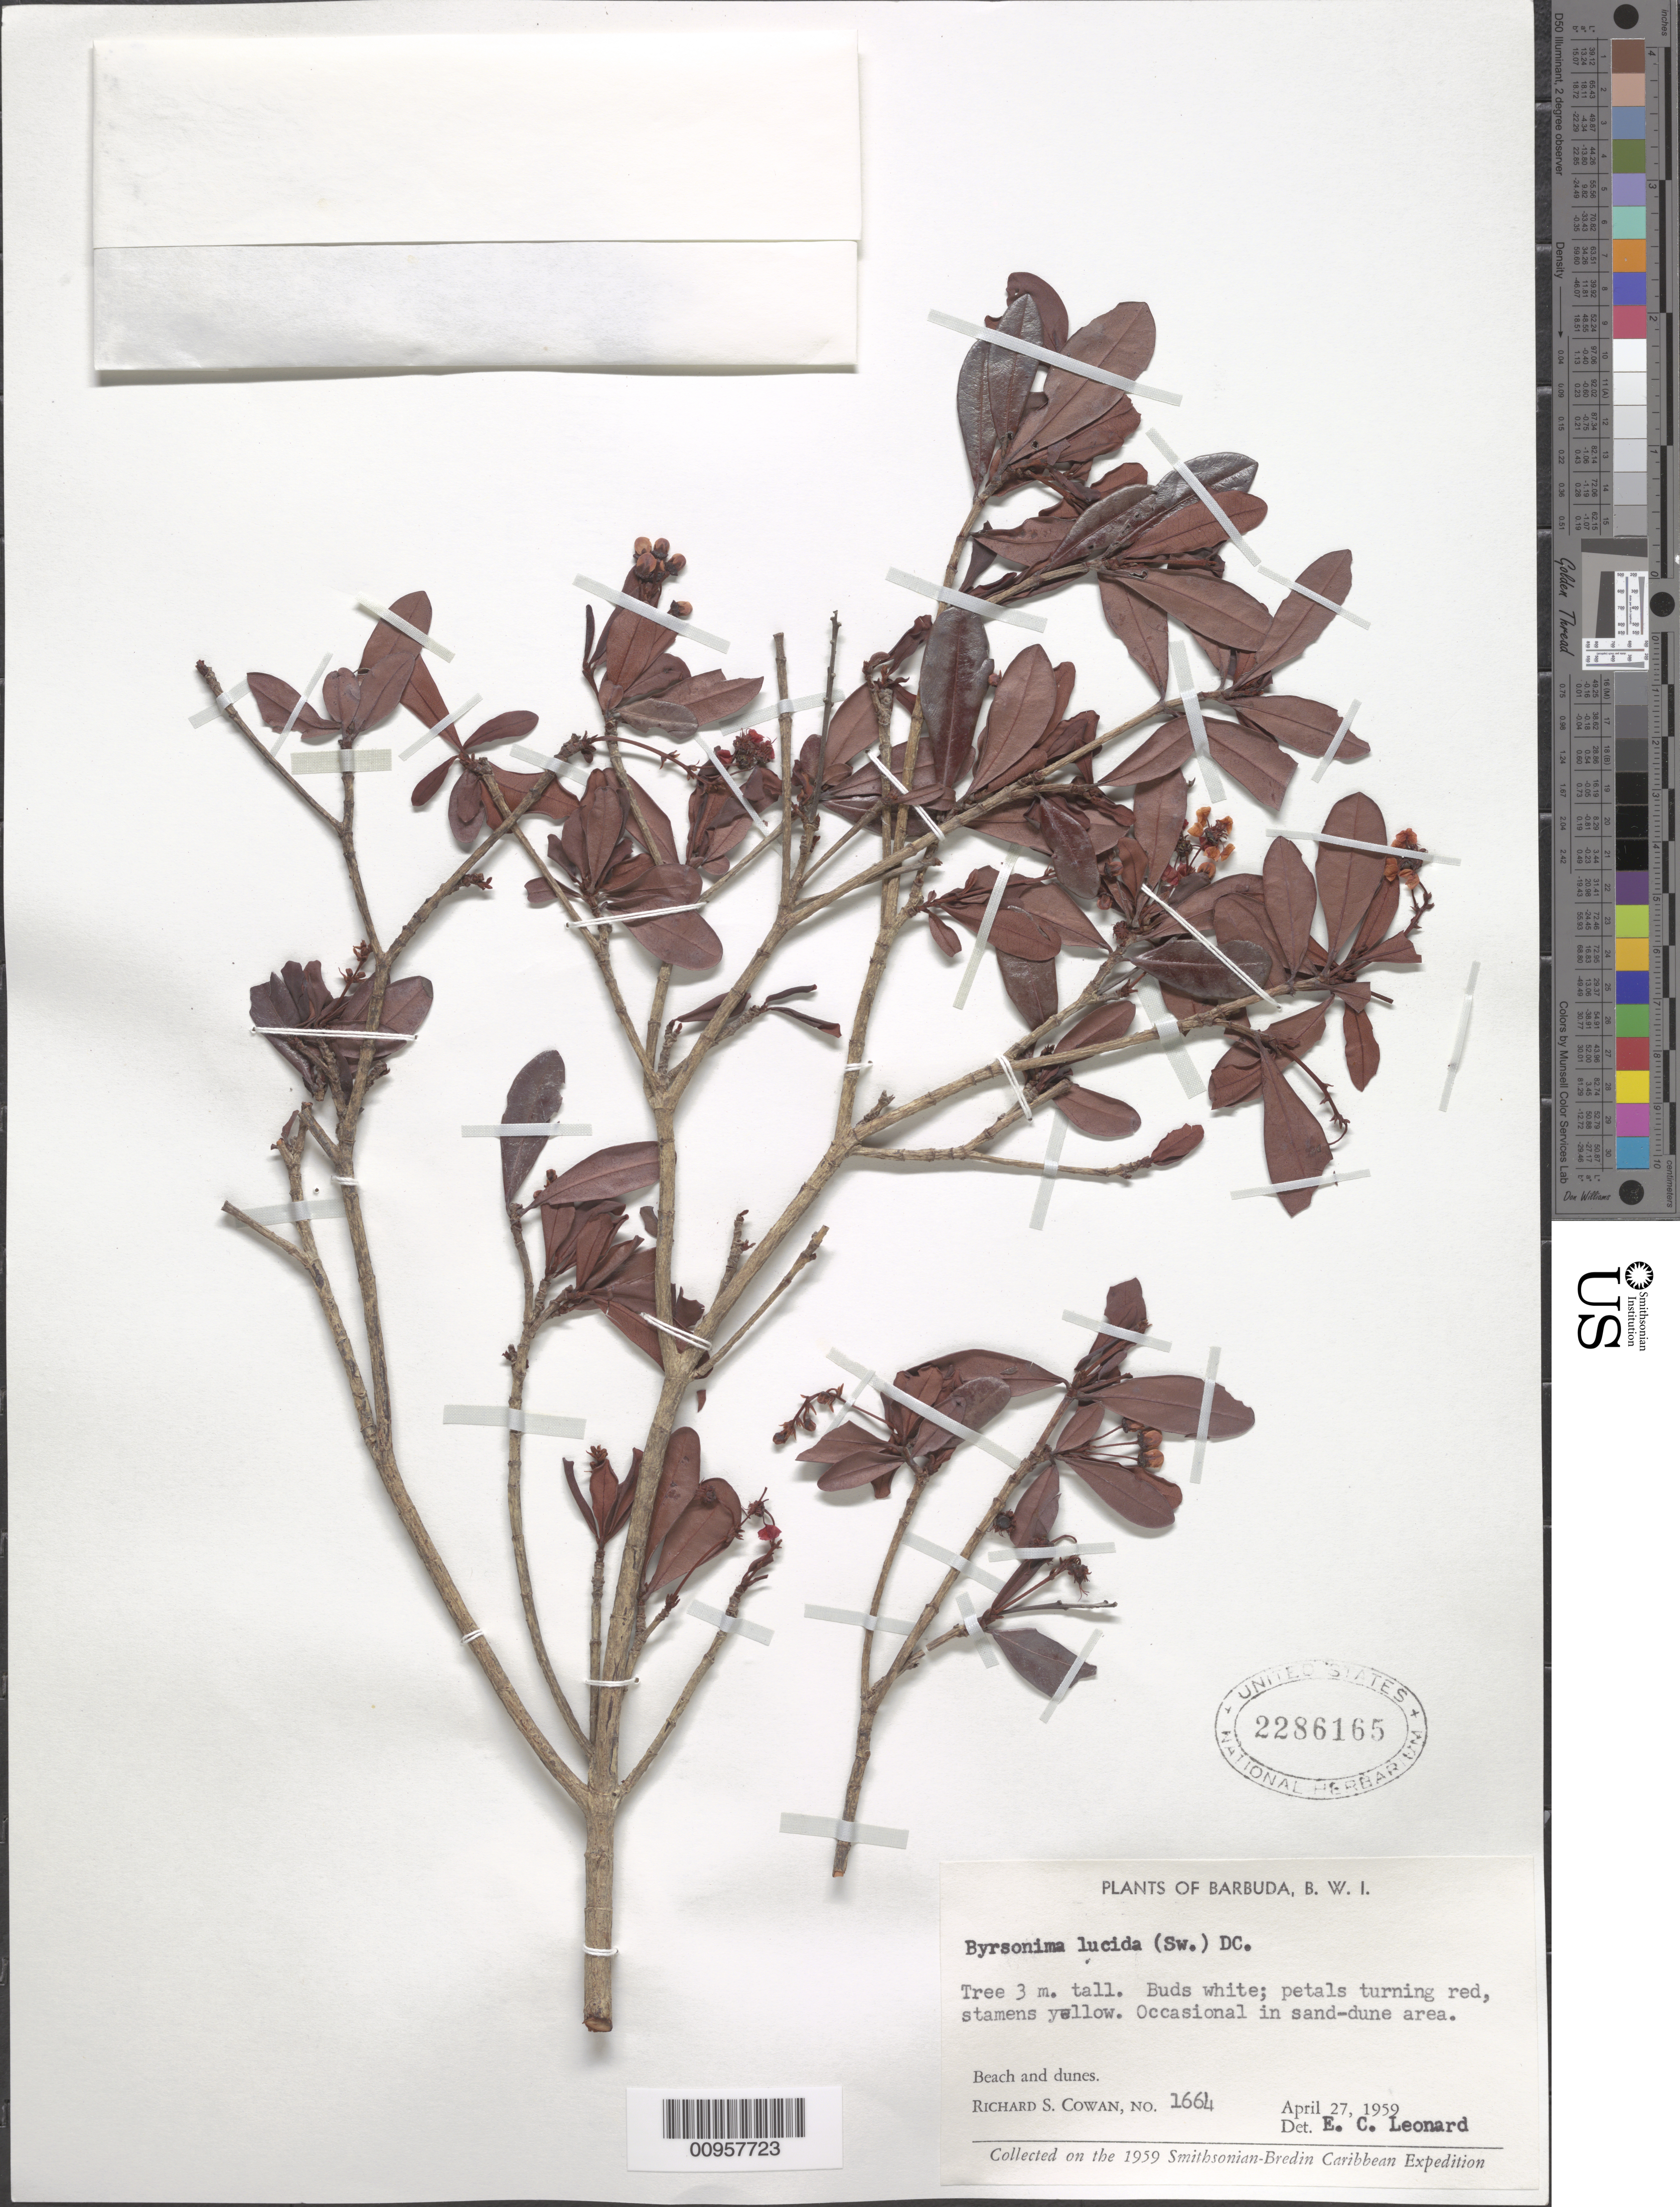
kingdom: Plantae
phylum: Tracheophyta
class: Magnoliopsida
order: Malpighiales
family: Malpighiaceae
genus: Byrsonima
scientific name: Byrsonima lucida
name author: (Mill.) DC.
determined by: Leonard, Emery C., (US)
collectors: R. S. Cowan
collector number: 1664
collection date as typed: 27 Apr 1959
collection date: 1959-04-27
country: Antigua and Barbuda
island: Barbuda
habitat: Sand-dune area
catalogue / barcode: US 2286165